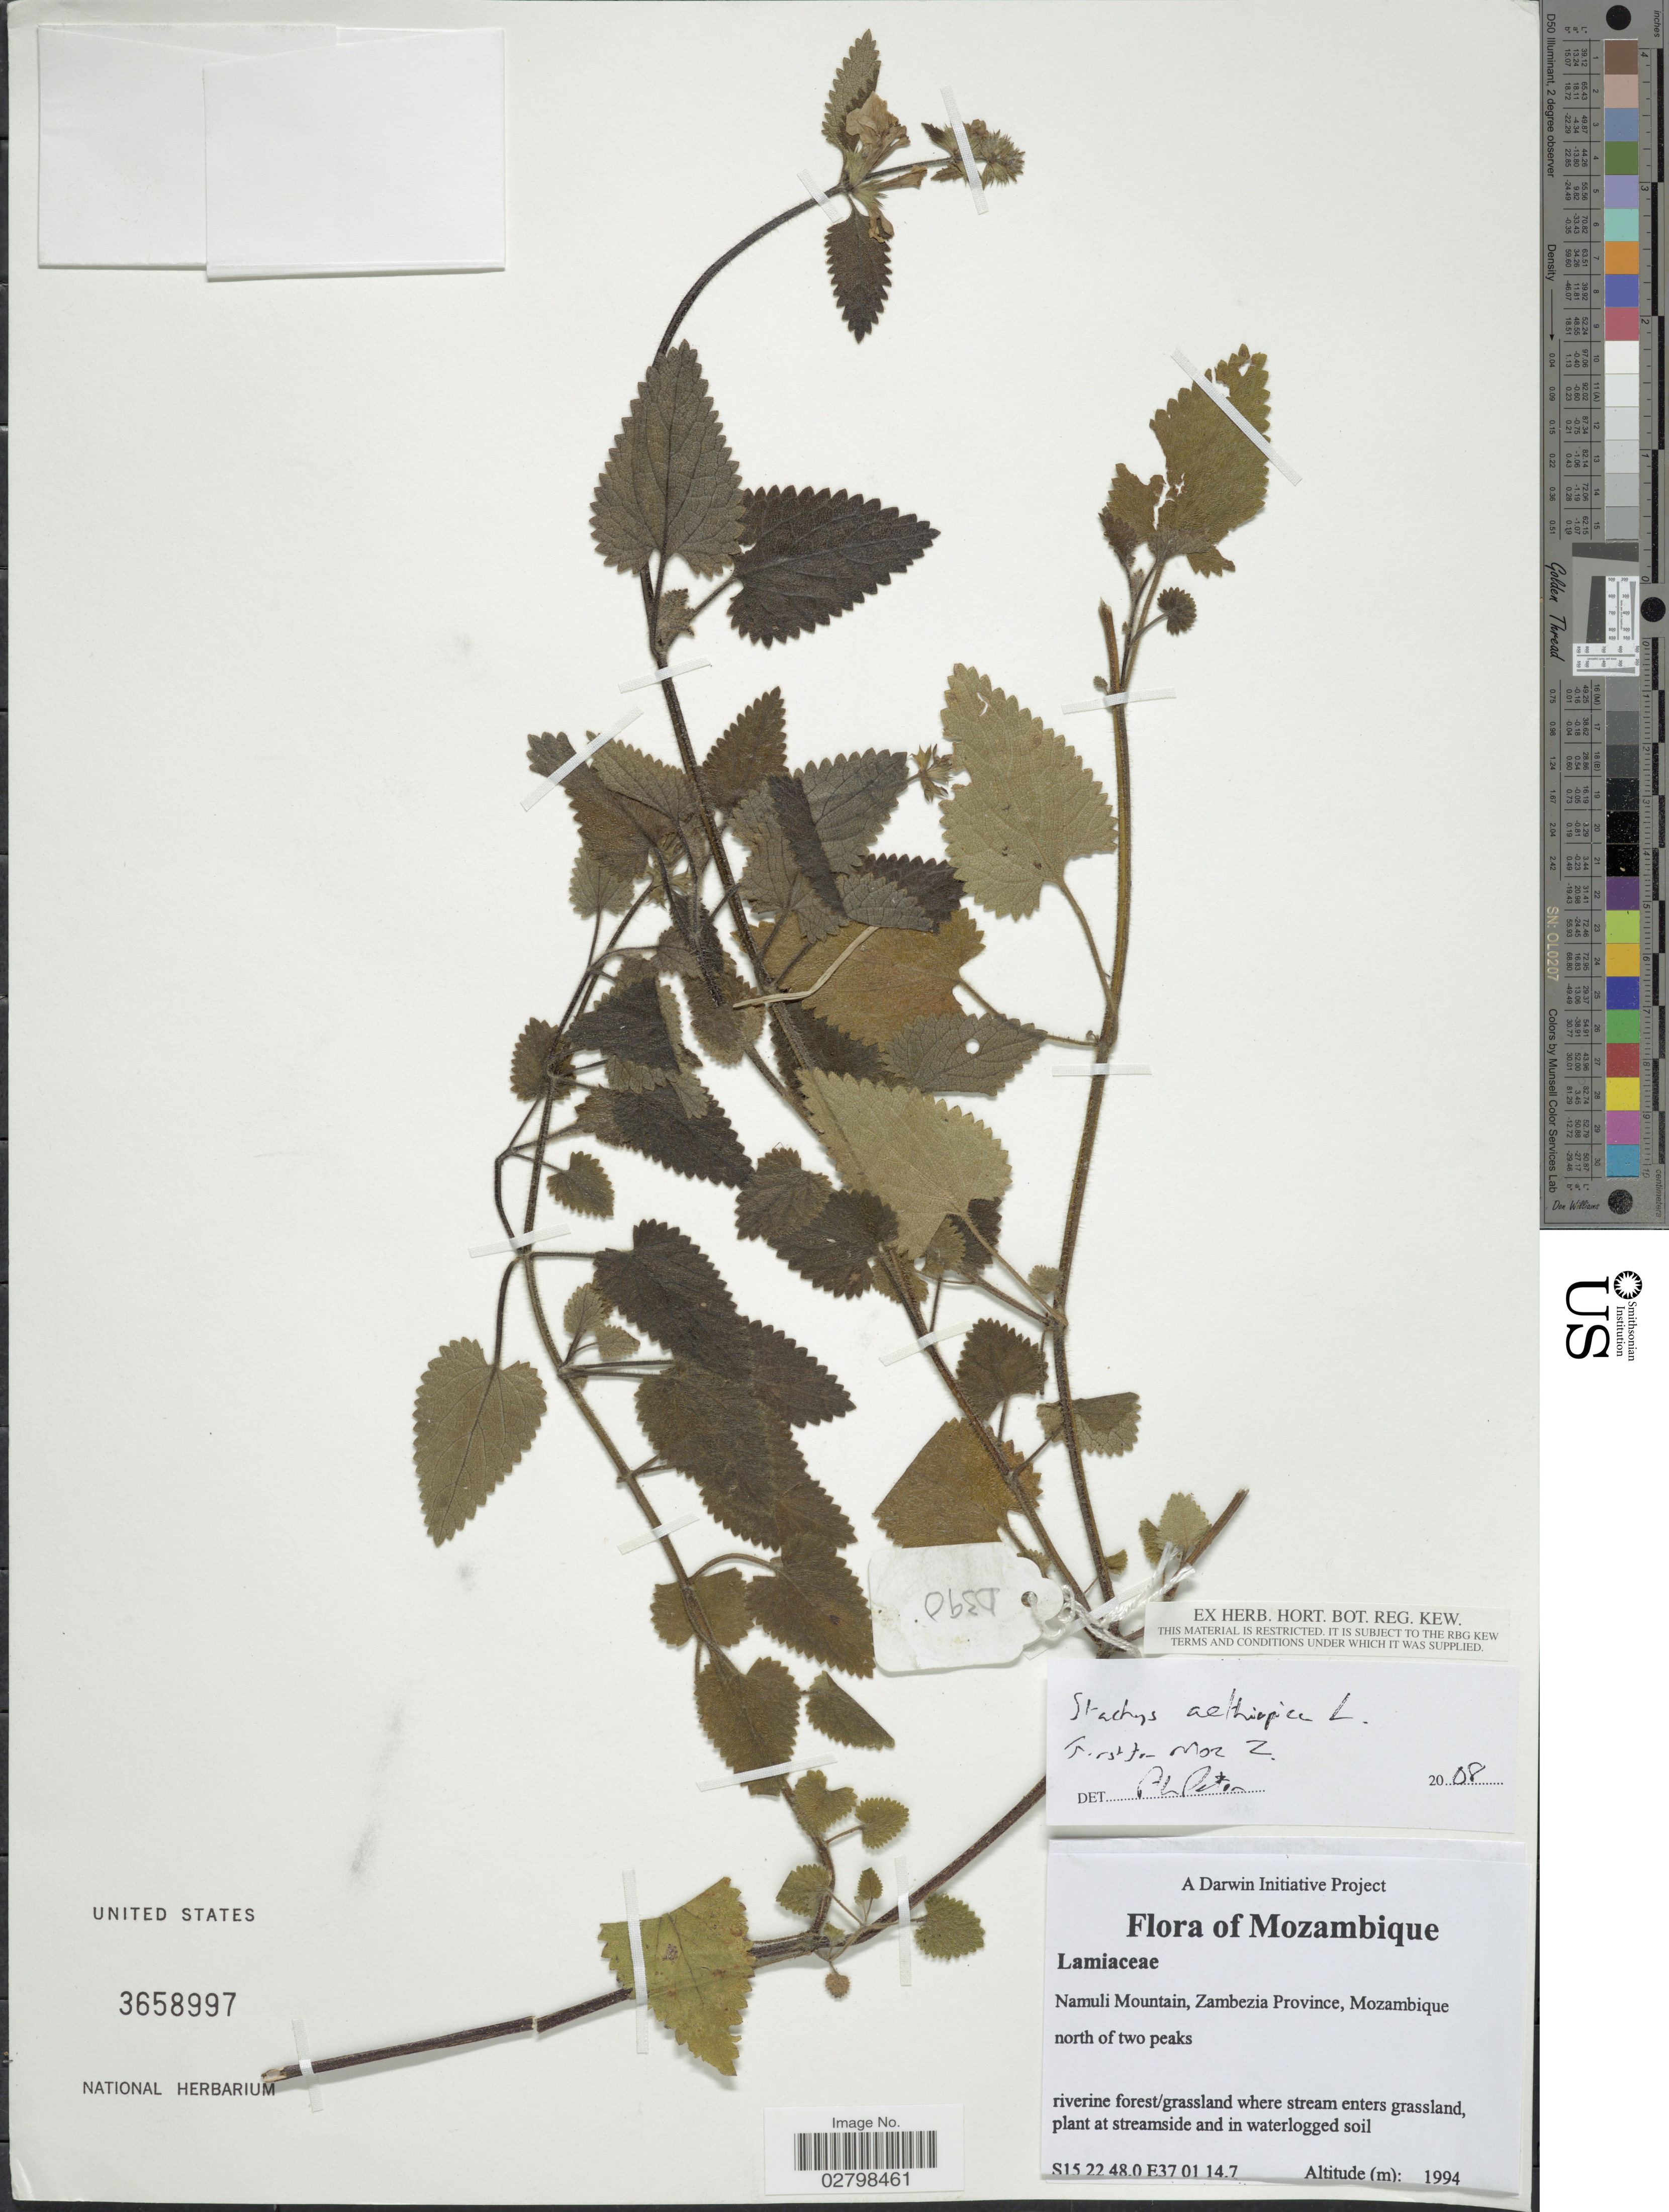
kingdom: Plantae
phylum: Tracheophyta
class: Magnoliopsida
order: Lamiales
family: Lamiaceae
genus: Stachys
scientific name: Stachys aethiopica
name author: L.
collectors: ex herb. Hort. Reg. Kew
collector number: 6390?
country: Mozambique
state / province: Zambézia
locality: Namuli Mountain, Zambezia Province. North of two peaks.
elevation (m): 1994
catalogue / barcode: US 3658997